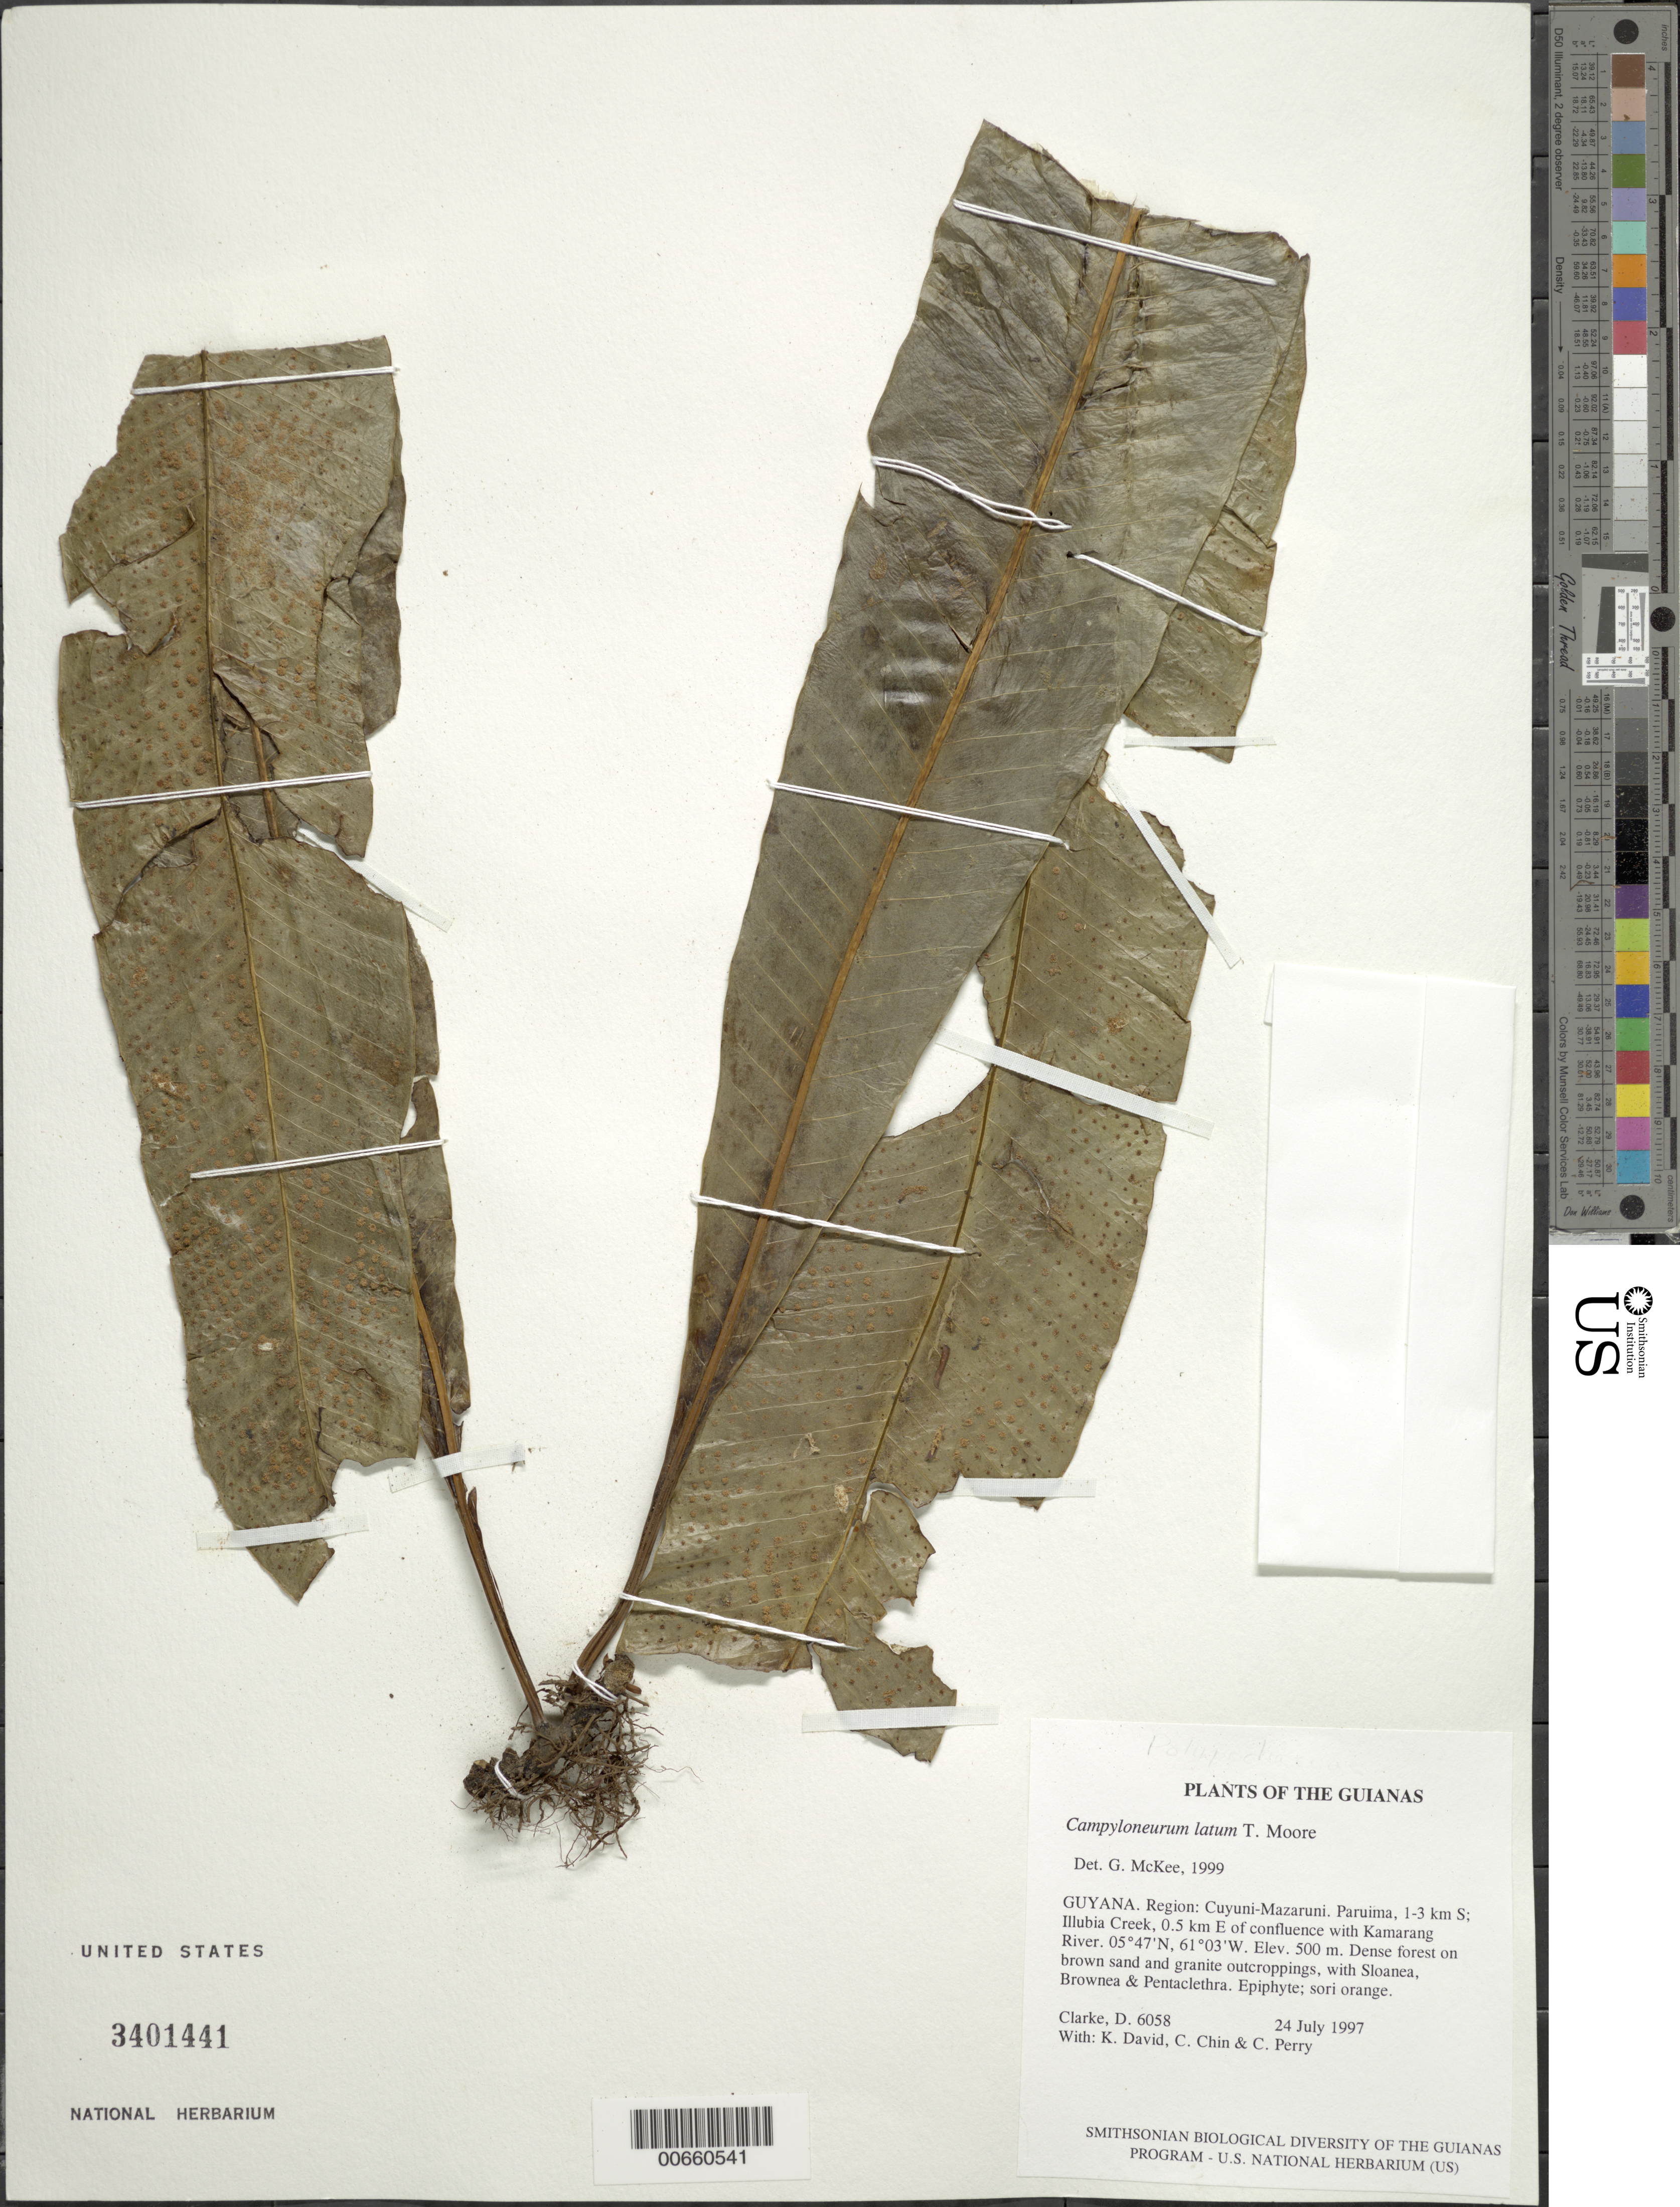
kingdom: Plantae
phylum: Tracheophyta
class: Polypodiopsida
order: Polypodiales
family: Polypodiaceae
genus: Campyloneurum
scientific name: Campyloneurum latum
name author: T. Moore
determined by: McKee, G. S., (US), NMNH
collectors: H. D. Clarke, K. David, C. Chin & C. Perry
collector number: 6058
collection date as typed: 24 July 1997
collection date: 1997-07-24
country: Guyana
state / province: Cuyuni-Mazaruni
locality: Paruima, 1-3 km S; Illubia Creek, 0.5 km E of confluence with Kamarang River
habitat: Dense forest on brown sand and granite outcroppings, with Sloanea, Brownea & Pentaclethra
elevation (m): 500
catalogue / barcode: US 3401441